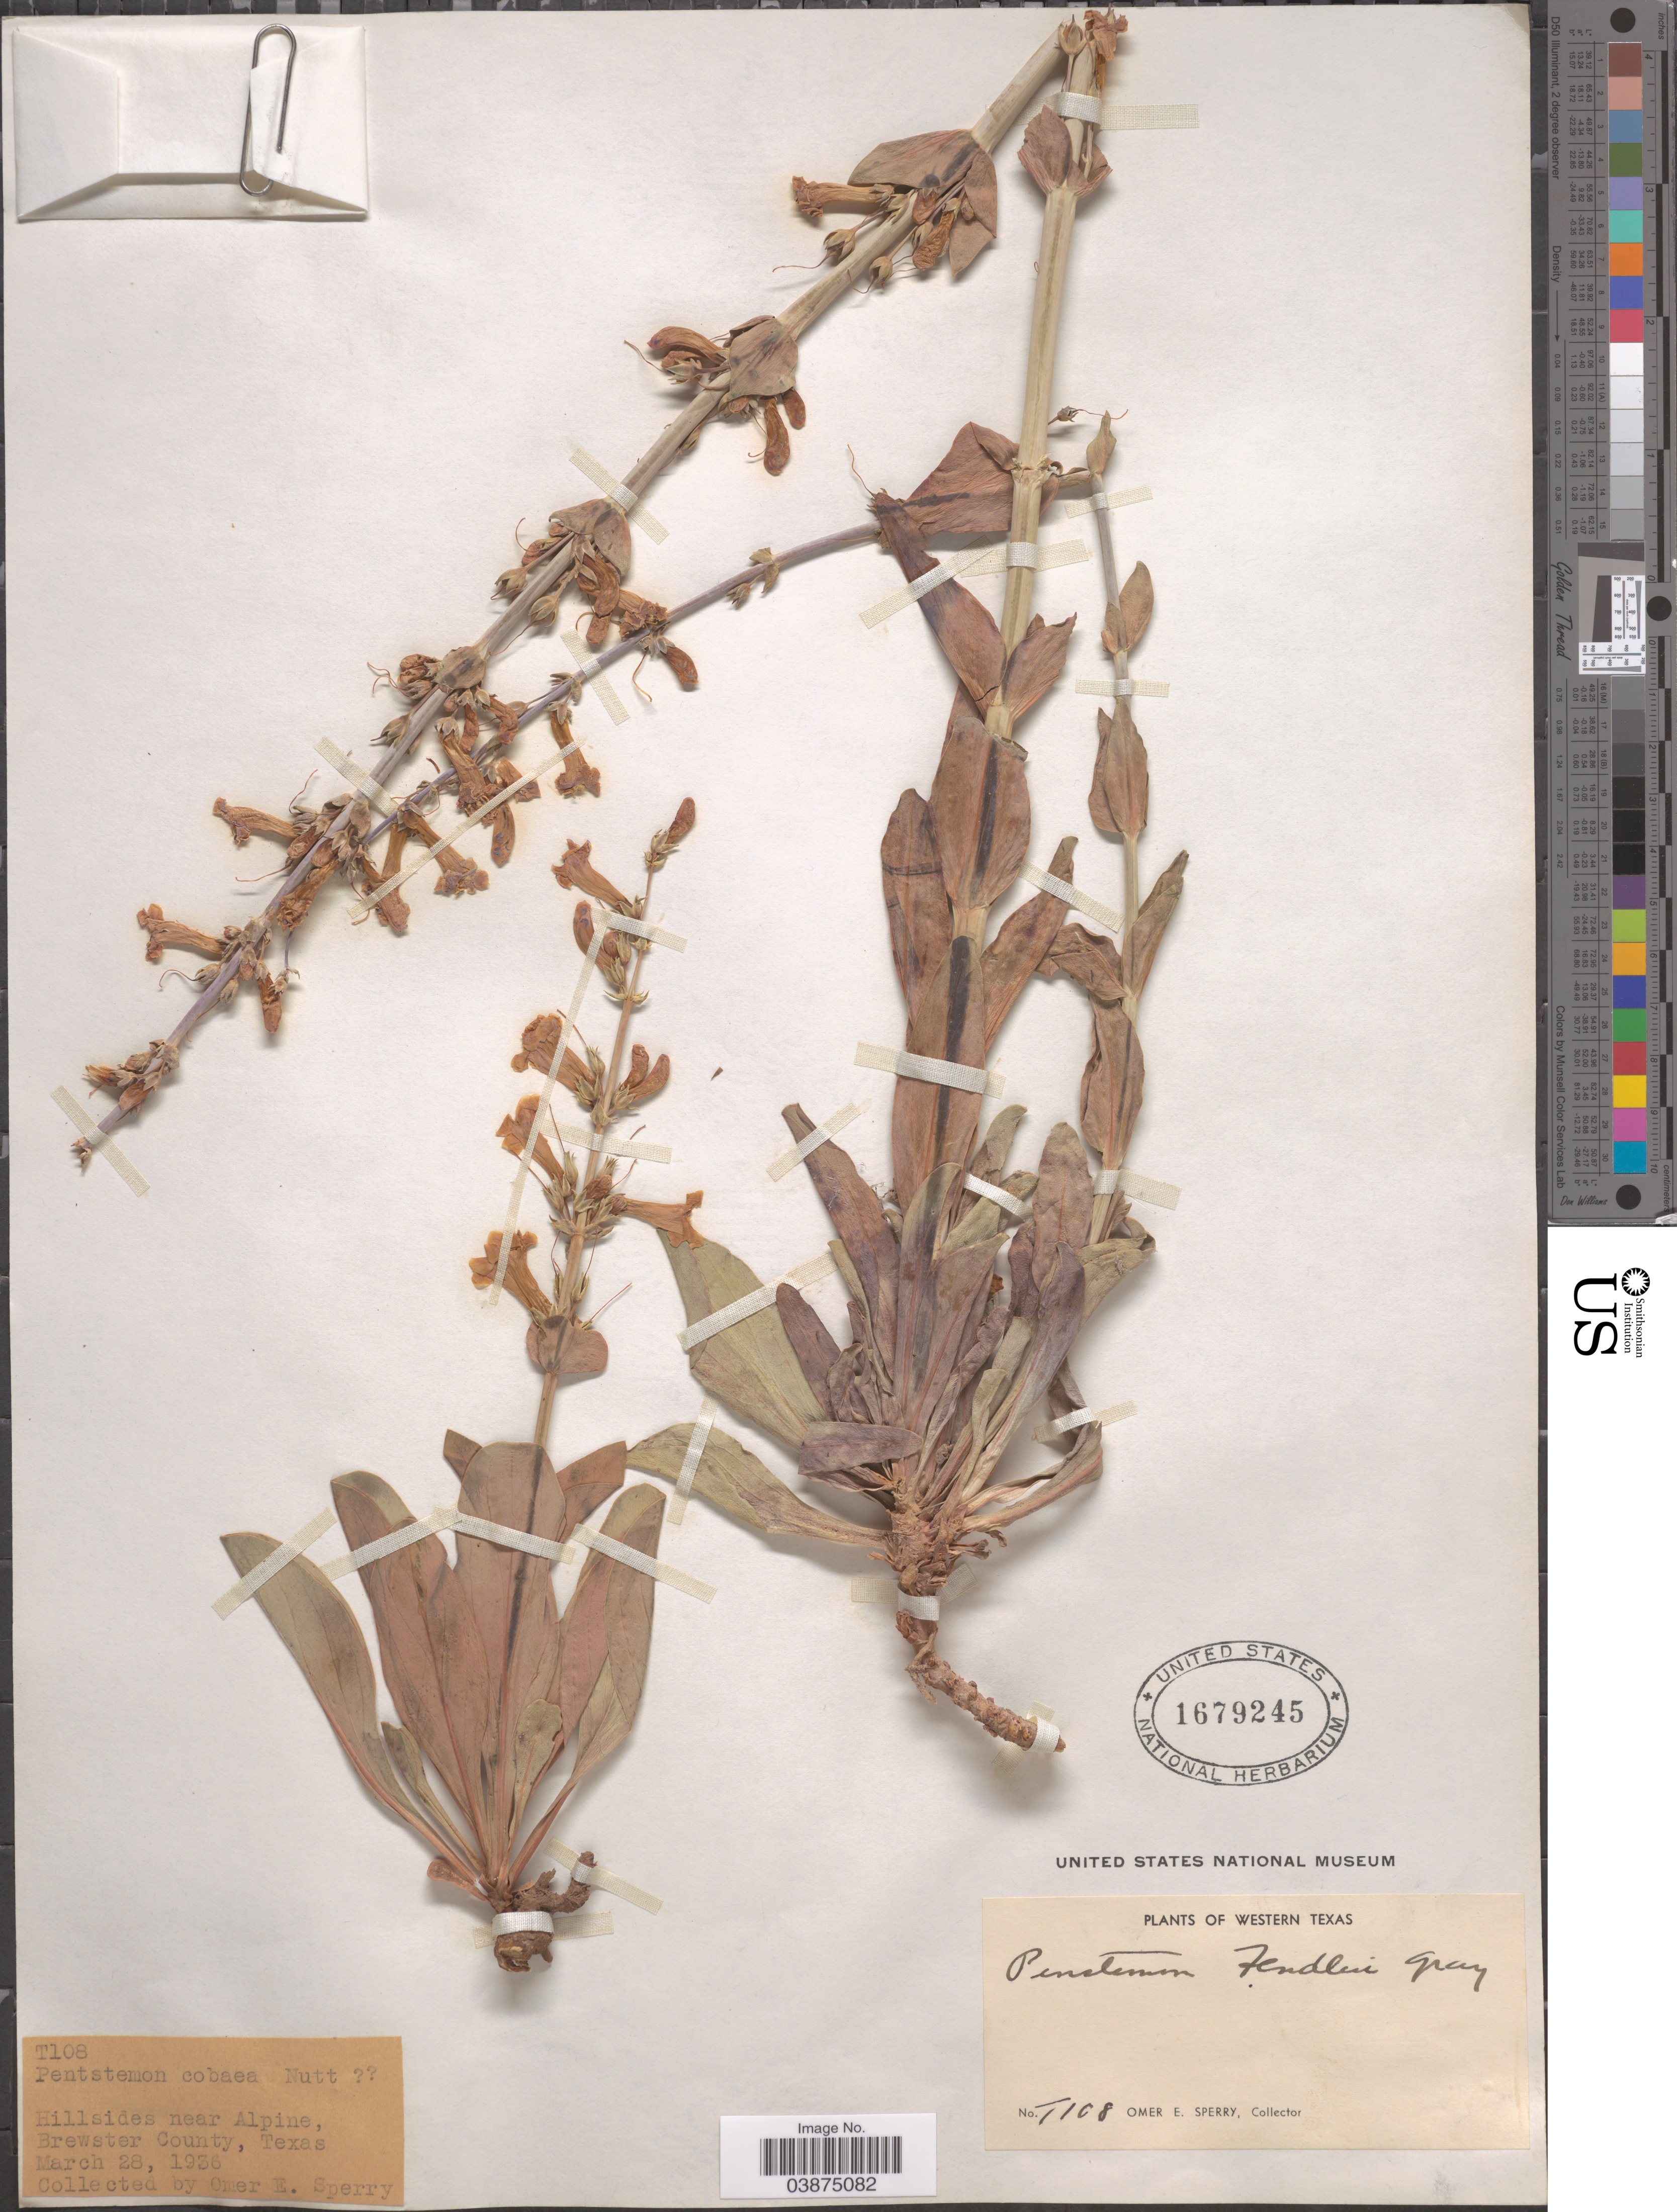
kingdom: Plantae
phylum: Tracheophyta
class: Magnoliopsida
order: Lamiales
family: Plantaginaceae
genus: Penstemon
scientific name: Penstemon fendleri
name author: Torr. & A. Gray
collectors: O. E. Sperry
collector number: T108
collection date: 1936-03-28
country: United States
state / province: Texas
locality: Hillsides near Alpine, Brewster County, Western Texas.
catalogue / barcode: US 1679245